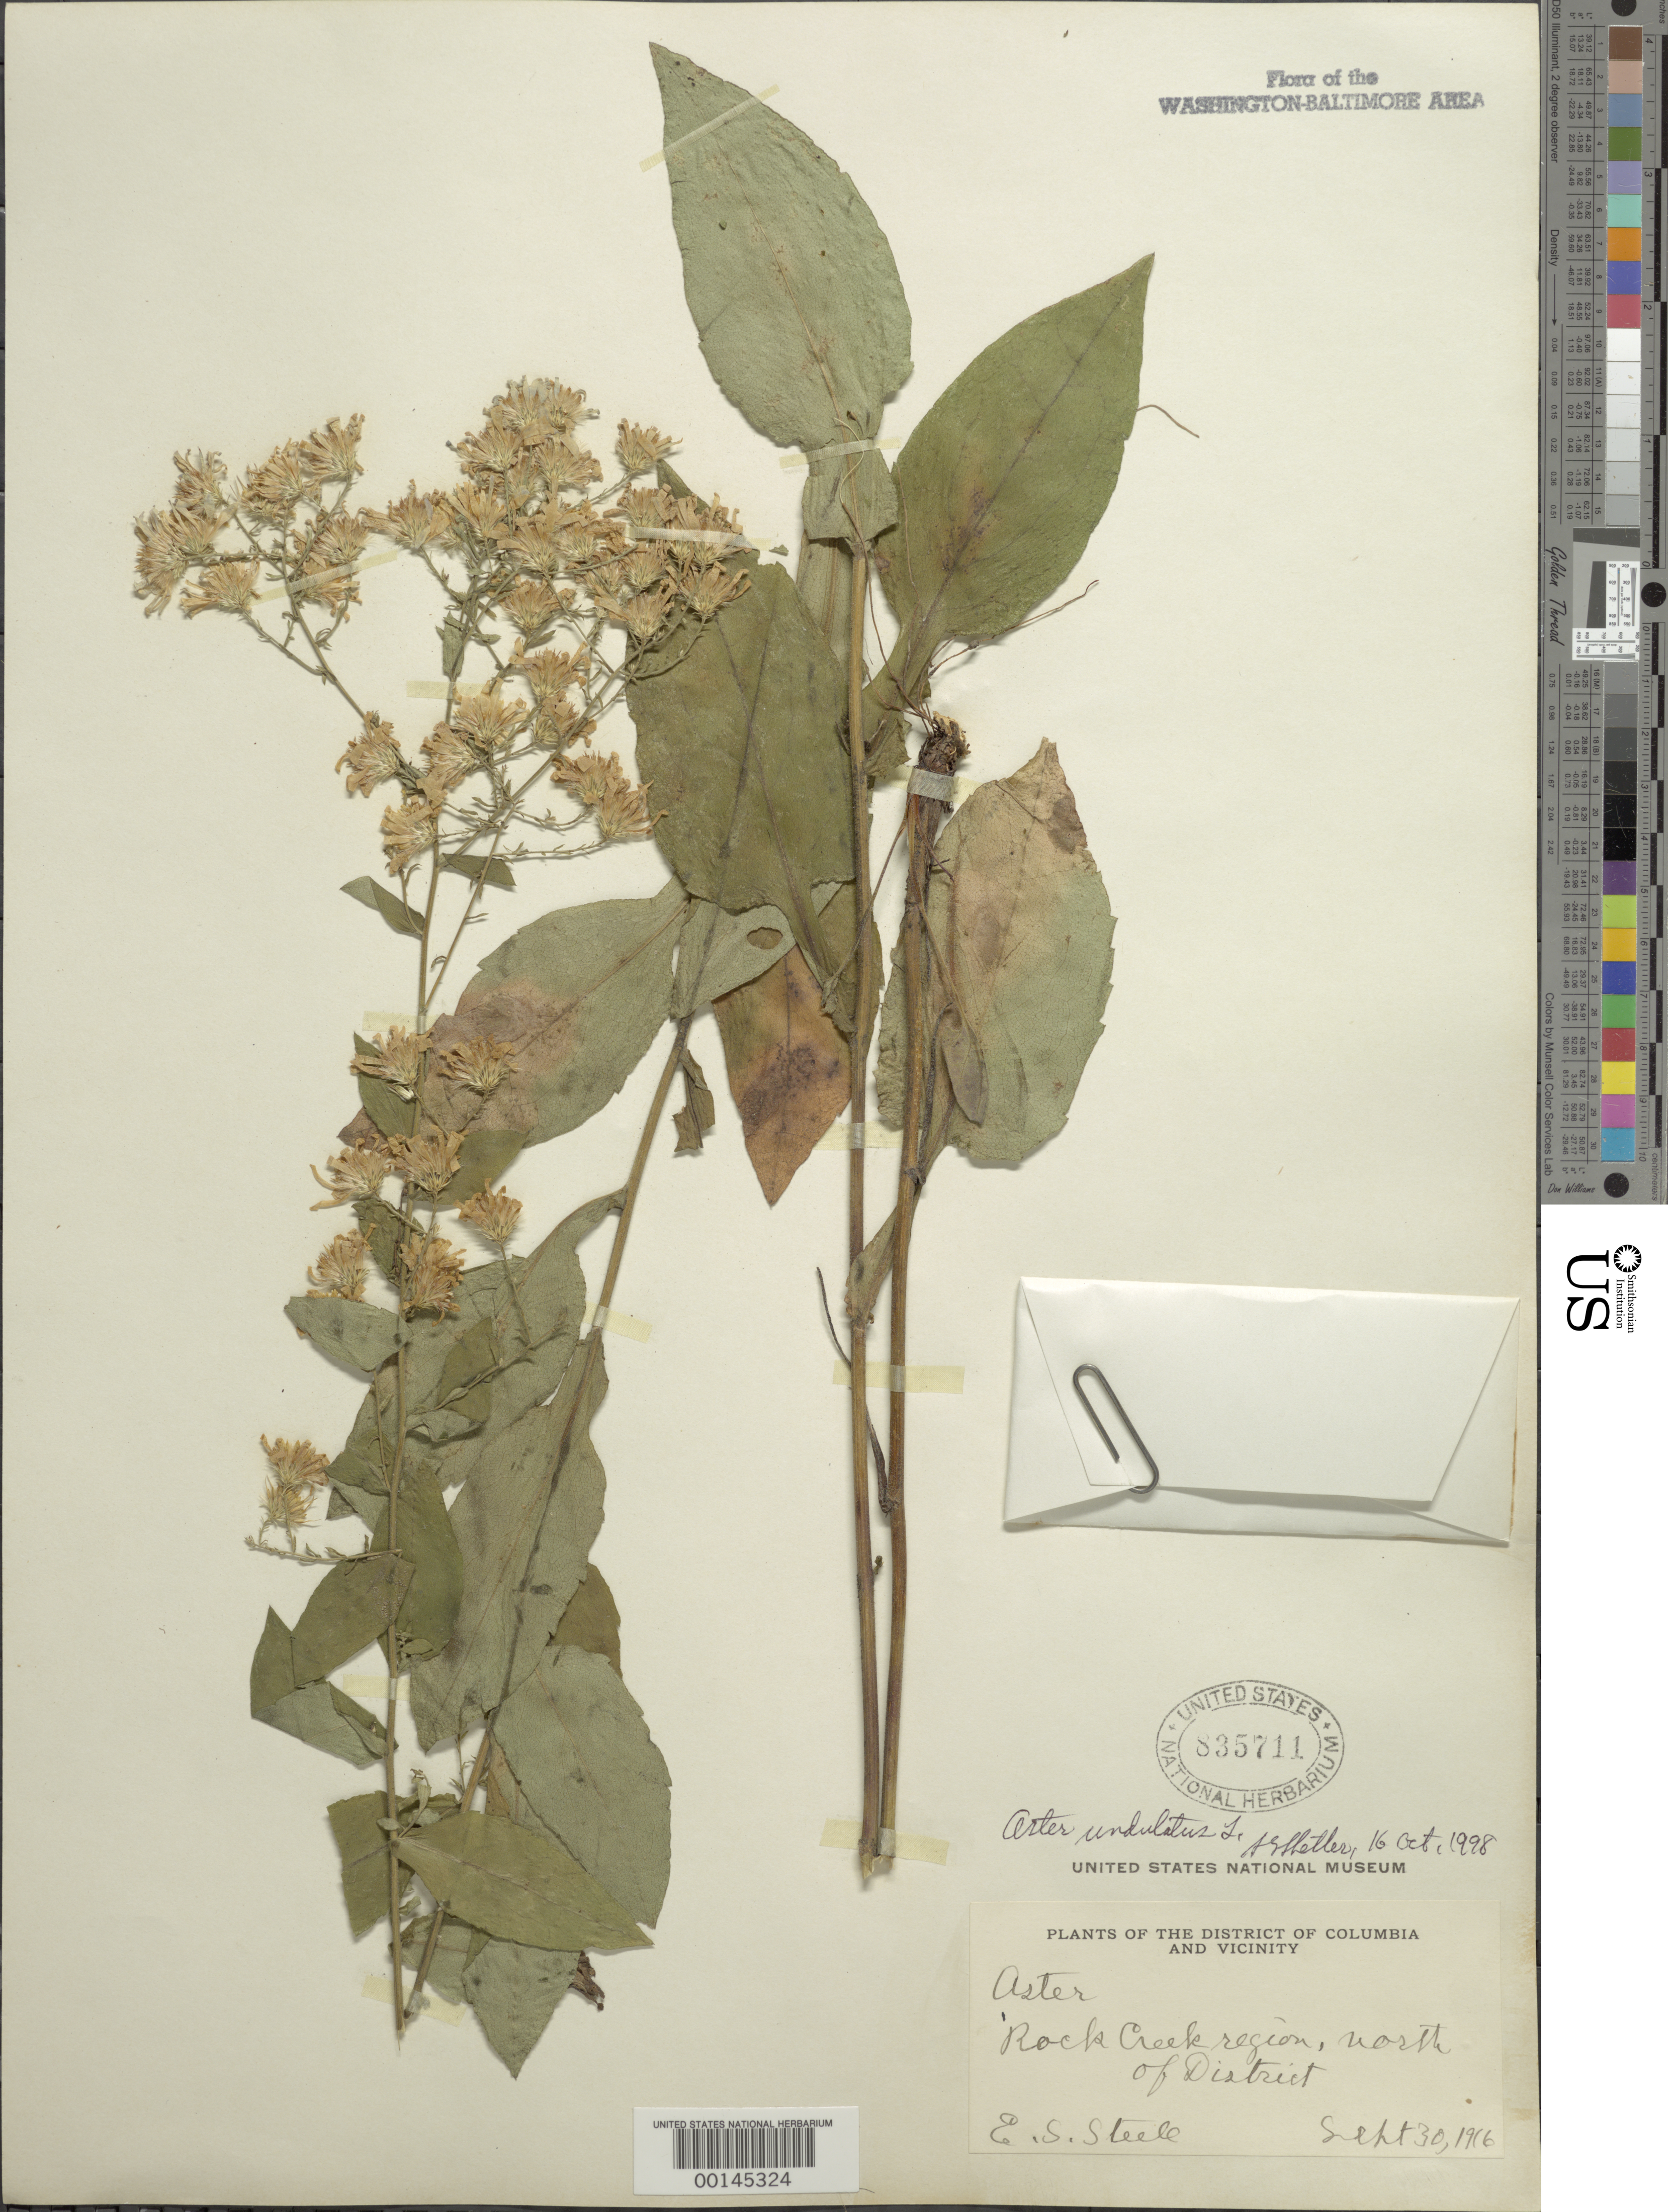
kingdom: Plantae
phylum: Tracheophyta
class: Magnoliopsida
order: Asterales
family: Asteraceae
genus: Symphyotrichum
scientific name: Symphyotrichum undulatum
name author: (L.) G.L. Nesom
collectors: E. Steele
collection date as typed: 30 Sep 1916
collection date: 1916-09-30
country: United States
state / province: Maryland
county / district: Montgomery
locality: Rock Creek Region north of District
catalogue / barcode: US 835711